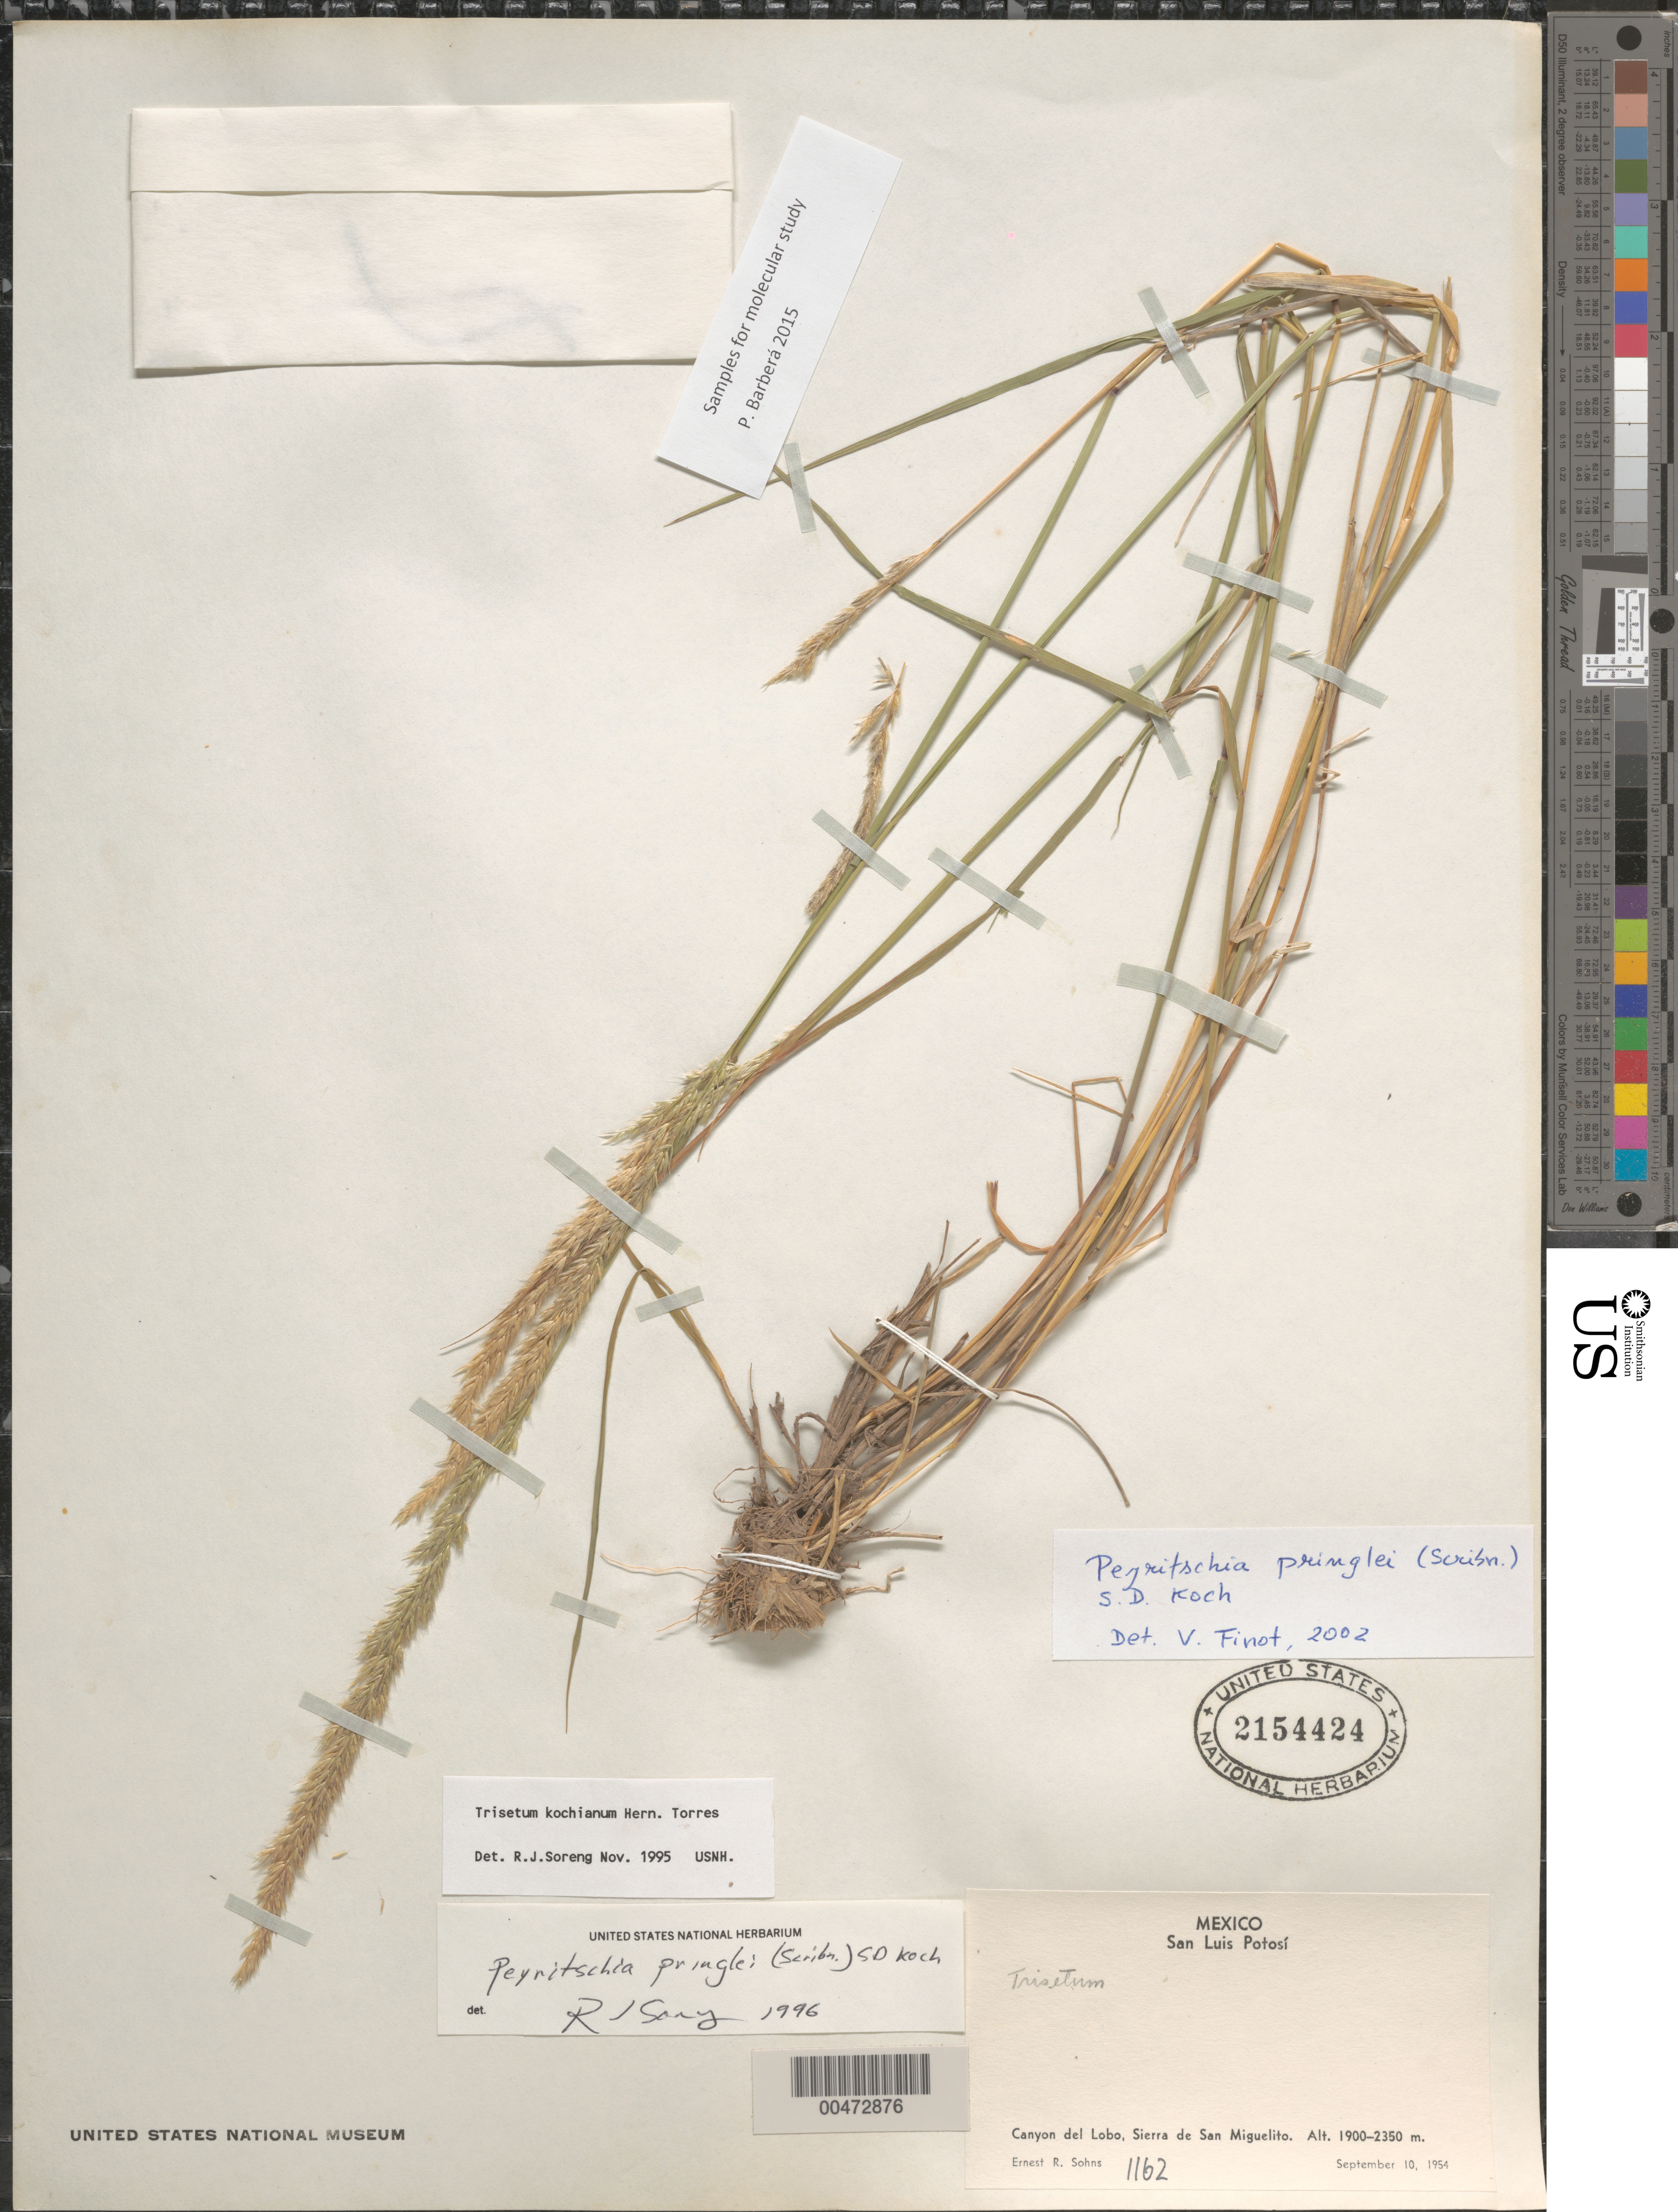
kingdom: Plantae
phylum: Tracheophyta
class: Liliopsida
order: Poales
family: Poaceae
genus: Peyritschia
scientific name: Peyritschia pringlei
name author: (Scribn.) S.D. Koch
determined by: Finot, V. L.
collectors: E. R. Sohns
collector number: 1162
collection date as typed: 10 Sep 1954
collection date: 1954-09-10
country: Mexico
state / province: San Luis Potosi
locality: Canyon del Lobo, Sierra de San Miguelito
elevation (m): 1900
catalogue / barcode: US 2154424